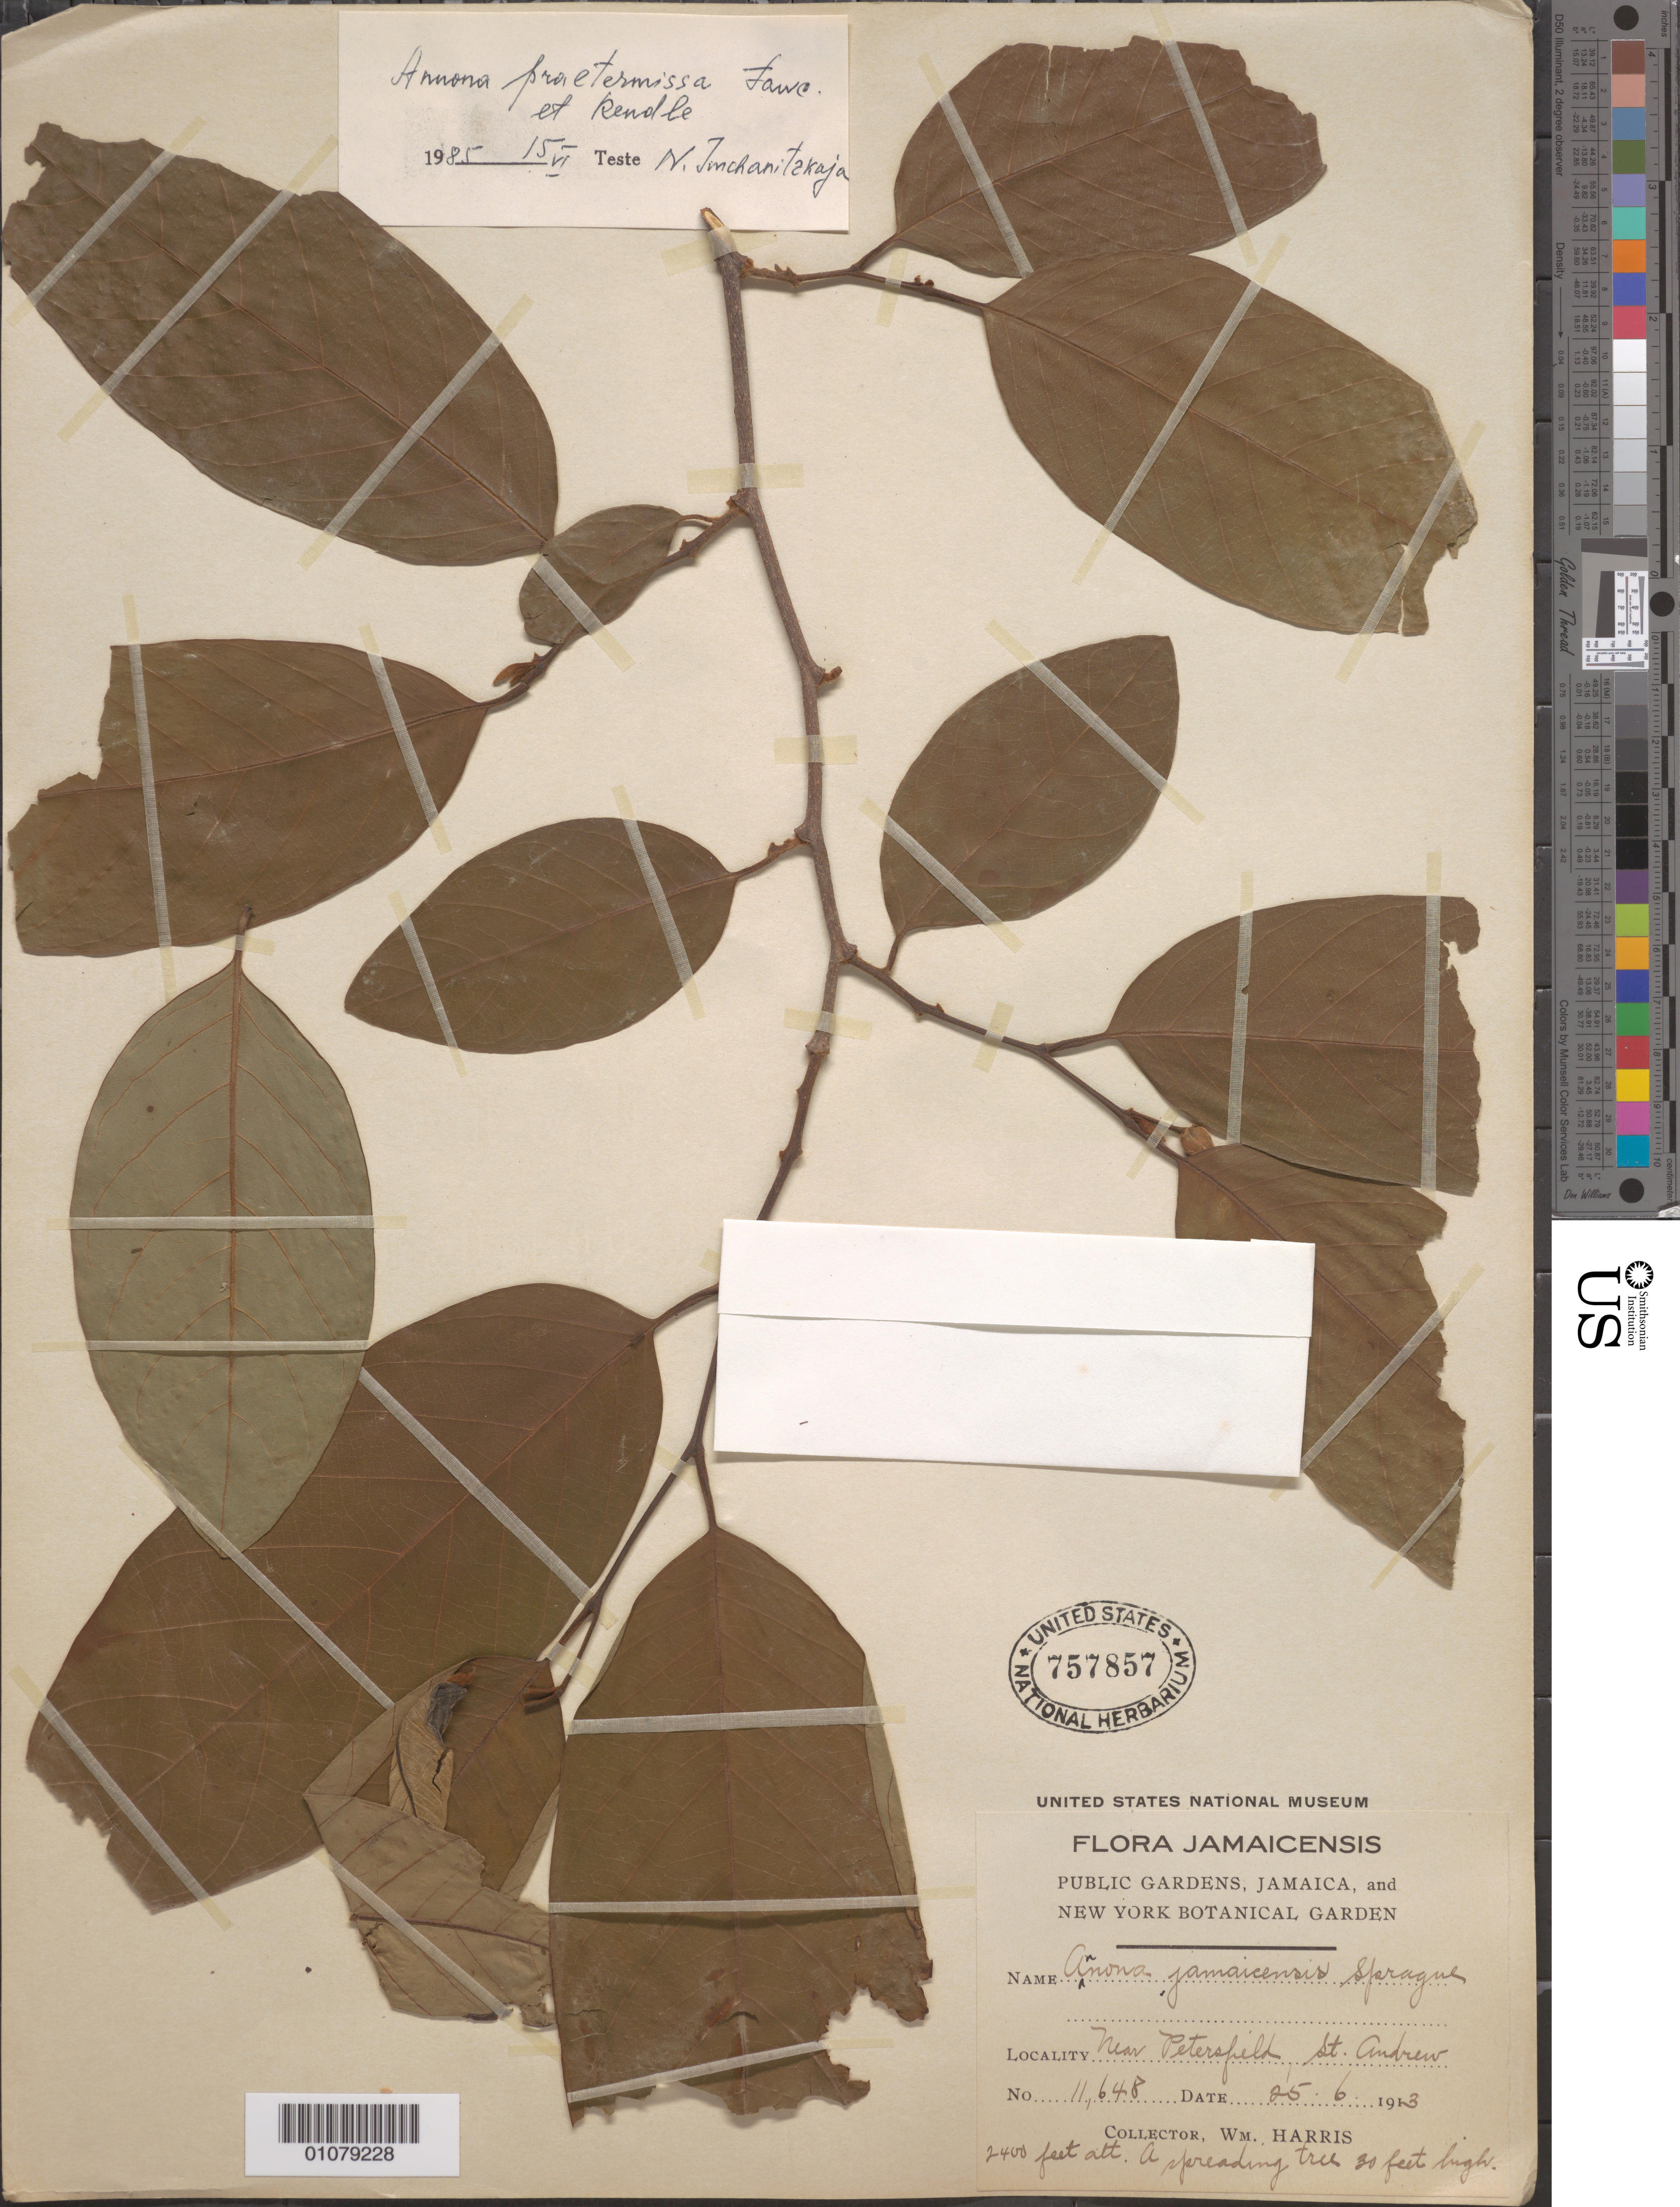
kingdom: Plantae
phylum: Tracheophyta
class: Magnoliopsida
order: Magnoliales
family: Annonaceae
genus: Annona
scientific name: Annona praetermissa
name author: Fawc. & Rendle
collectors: W. Harris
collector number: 11648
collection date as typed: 25 Jun 1913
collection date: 1913-06-25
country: Jamaica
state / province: Saint Andrew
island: Jamaica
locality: Near Petersfield, St Andrew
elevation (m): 732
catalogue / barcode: US 757857